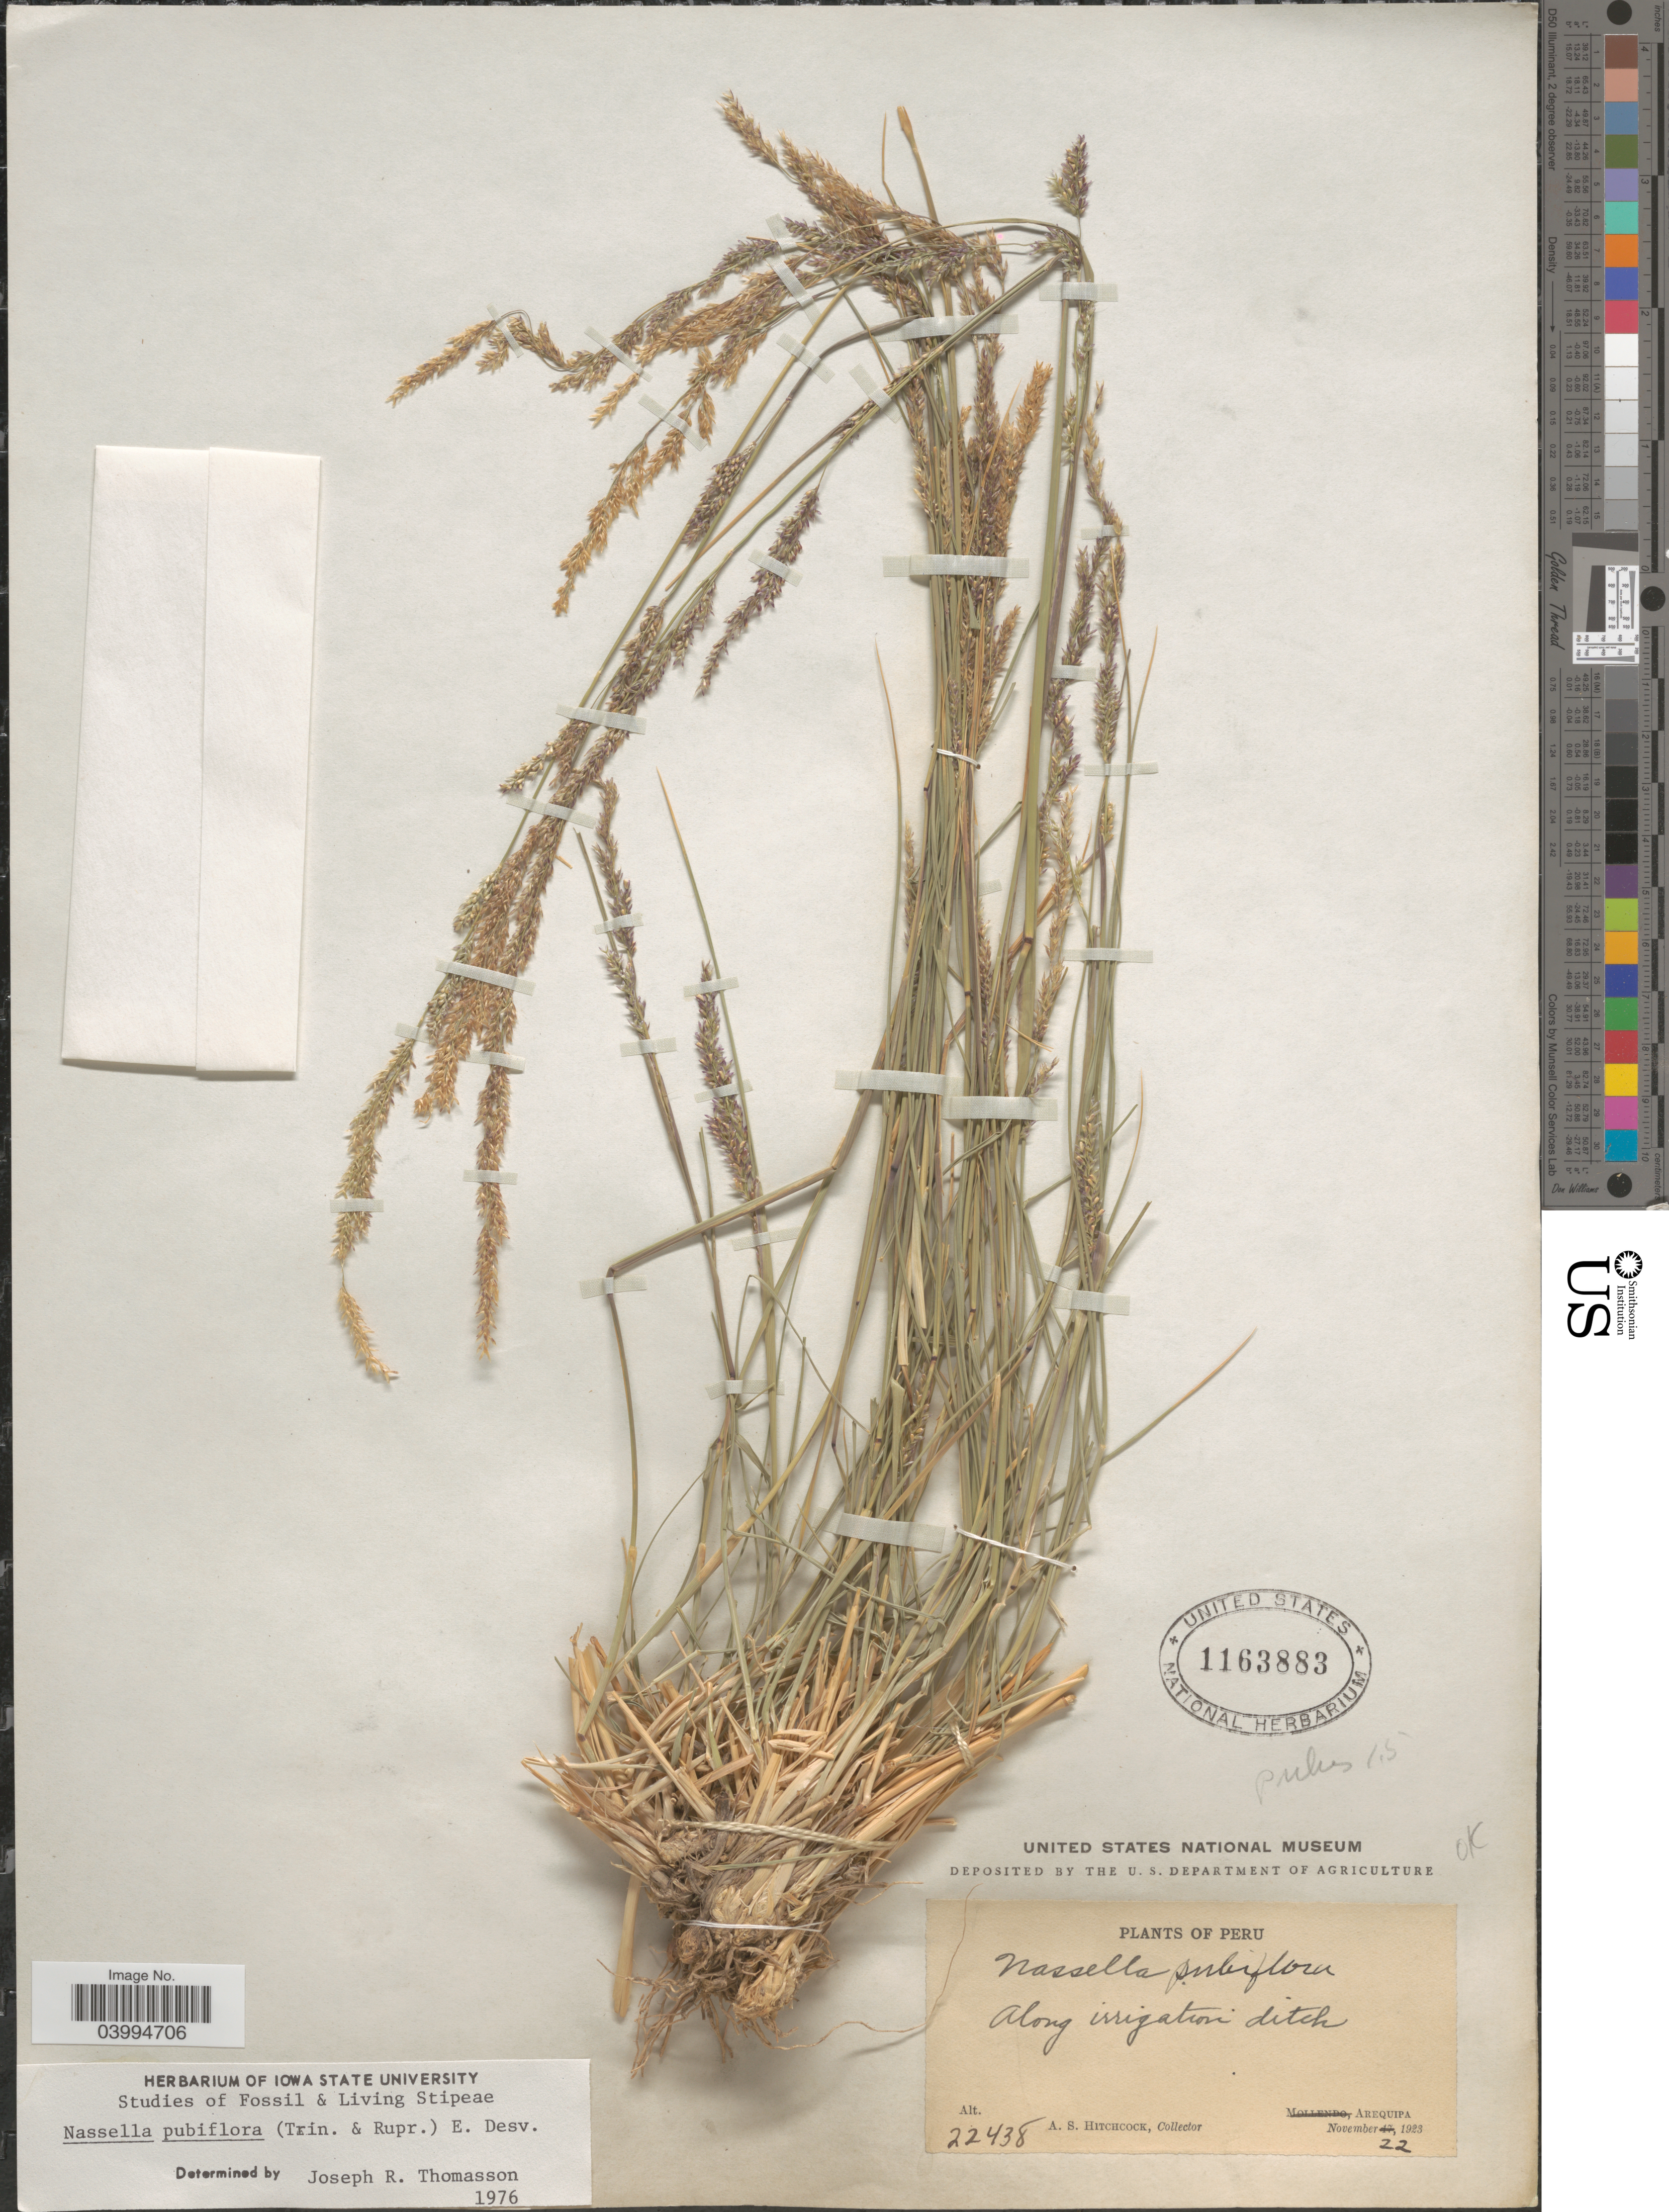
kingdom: Plantae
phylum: Tracheophyta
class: Liliopsida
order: Poales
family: Poaceae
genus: Nassella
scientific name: Nassella pubiflora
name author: (Trin. & Rupr.) É. Desv.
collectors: A. S. Hitchcock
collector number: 22438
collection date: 1923-11-22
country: Peru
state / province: Arequipa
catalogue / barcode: US 1163883